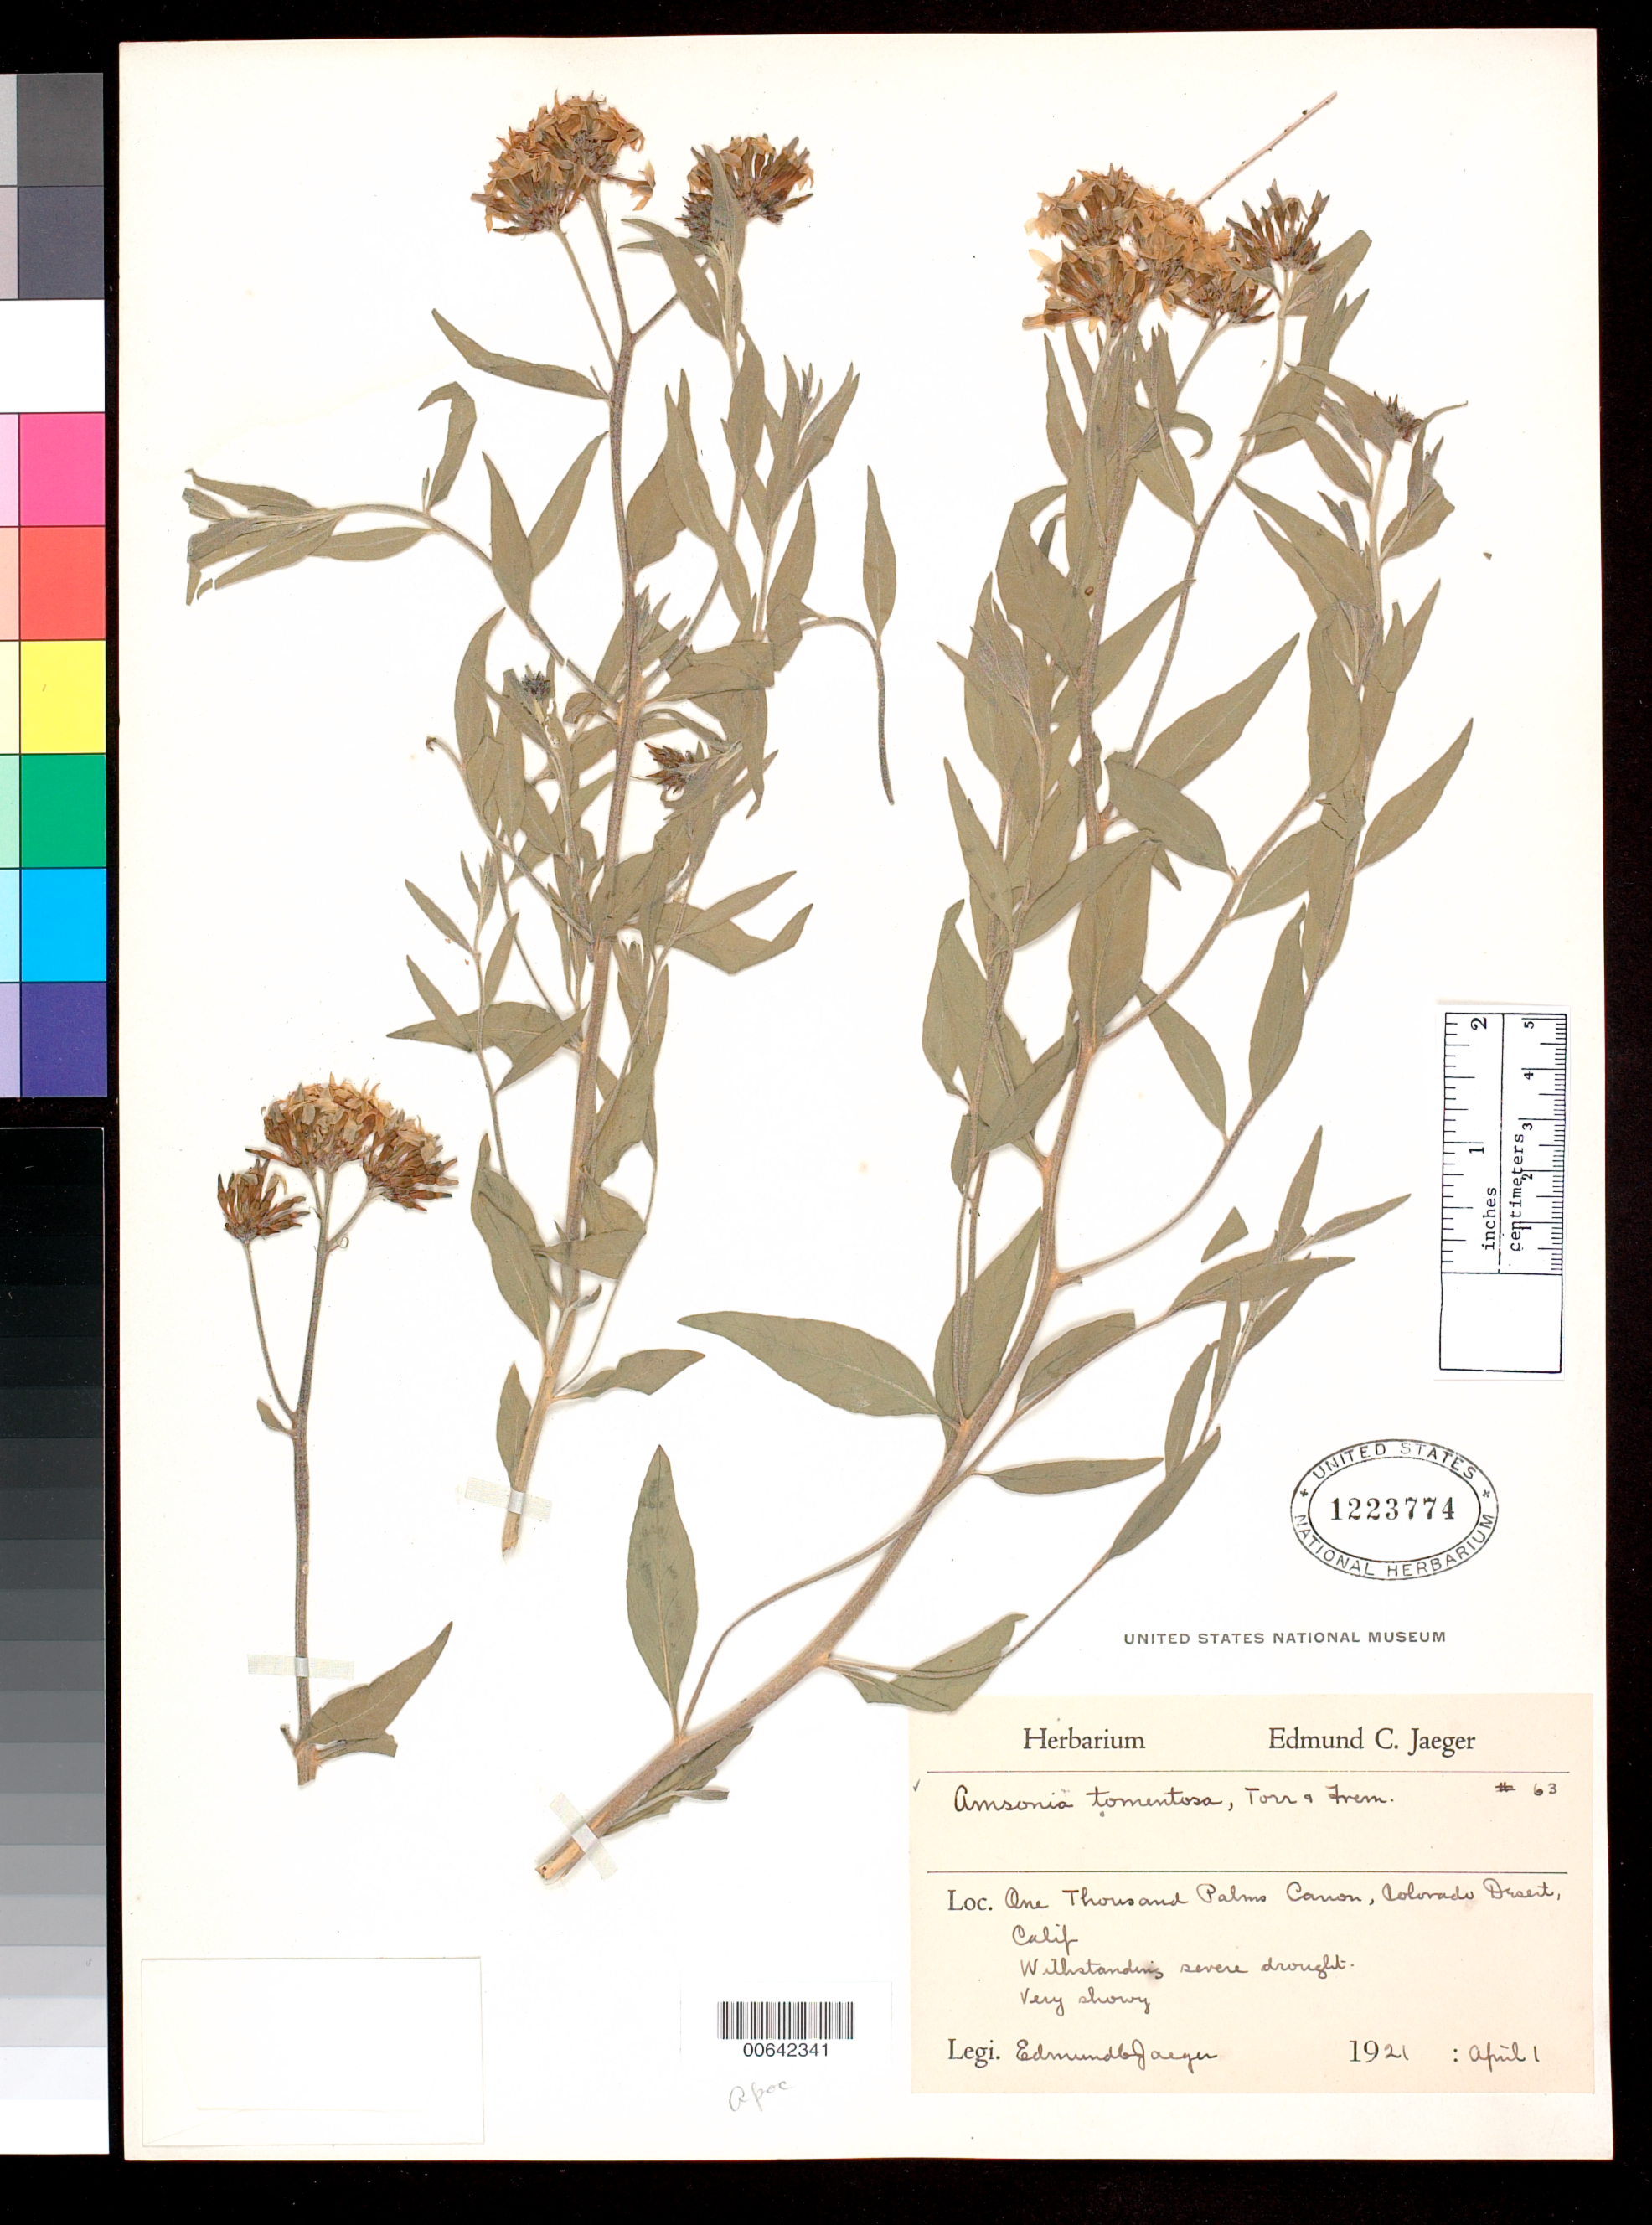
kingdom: Plantae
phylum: Tracheophyta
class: Magnoliopsida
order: Gentianales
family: Apocynaceae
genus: Amsonia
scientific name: Amsonia tomentosa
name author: Torr. & Frém.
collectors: E. Jaeger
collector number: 63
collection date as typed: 01 Apr 1921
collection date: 1921-04-01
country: United States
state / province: California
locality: One Thousand Palms Canon, Colorado Desert.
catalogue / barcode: US 1223774